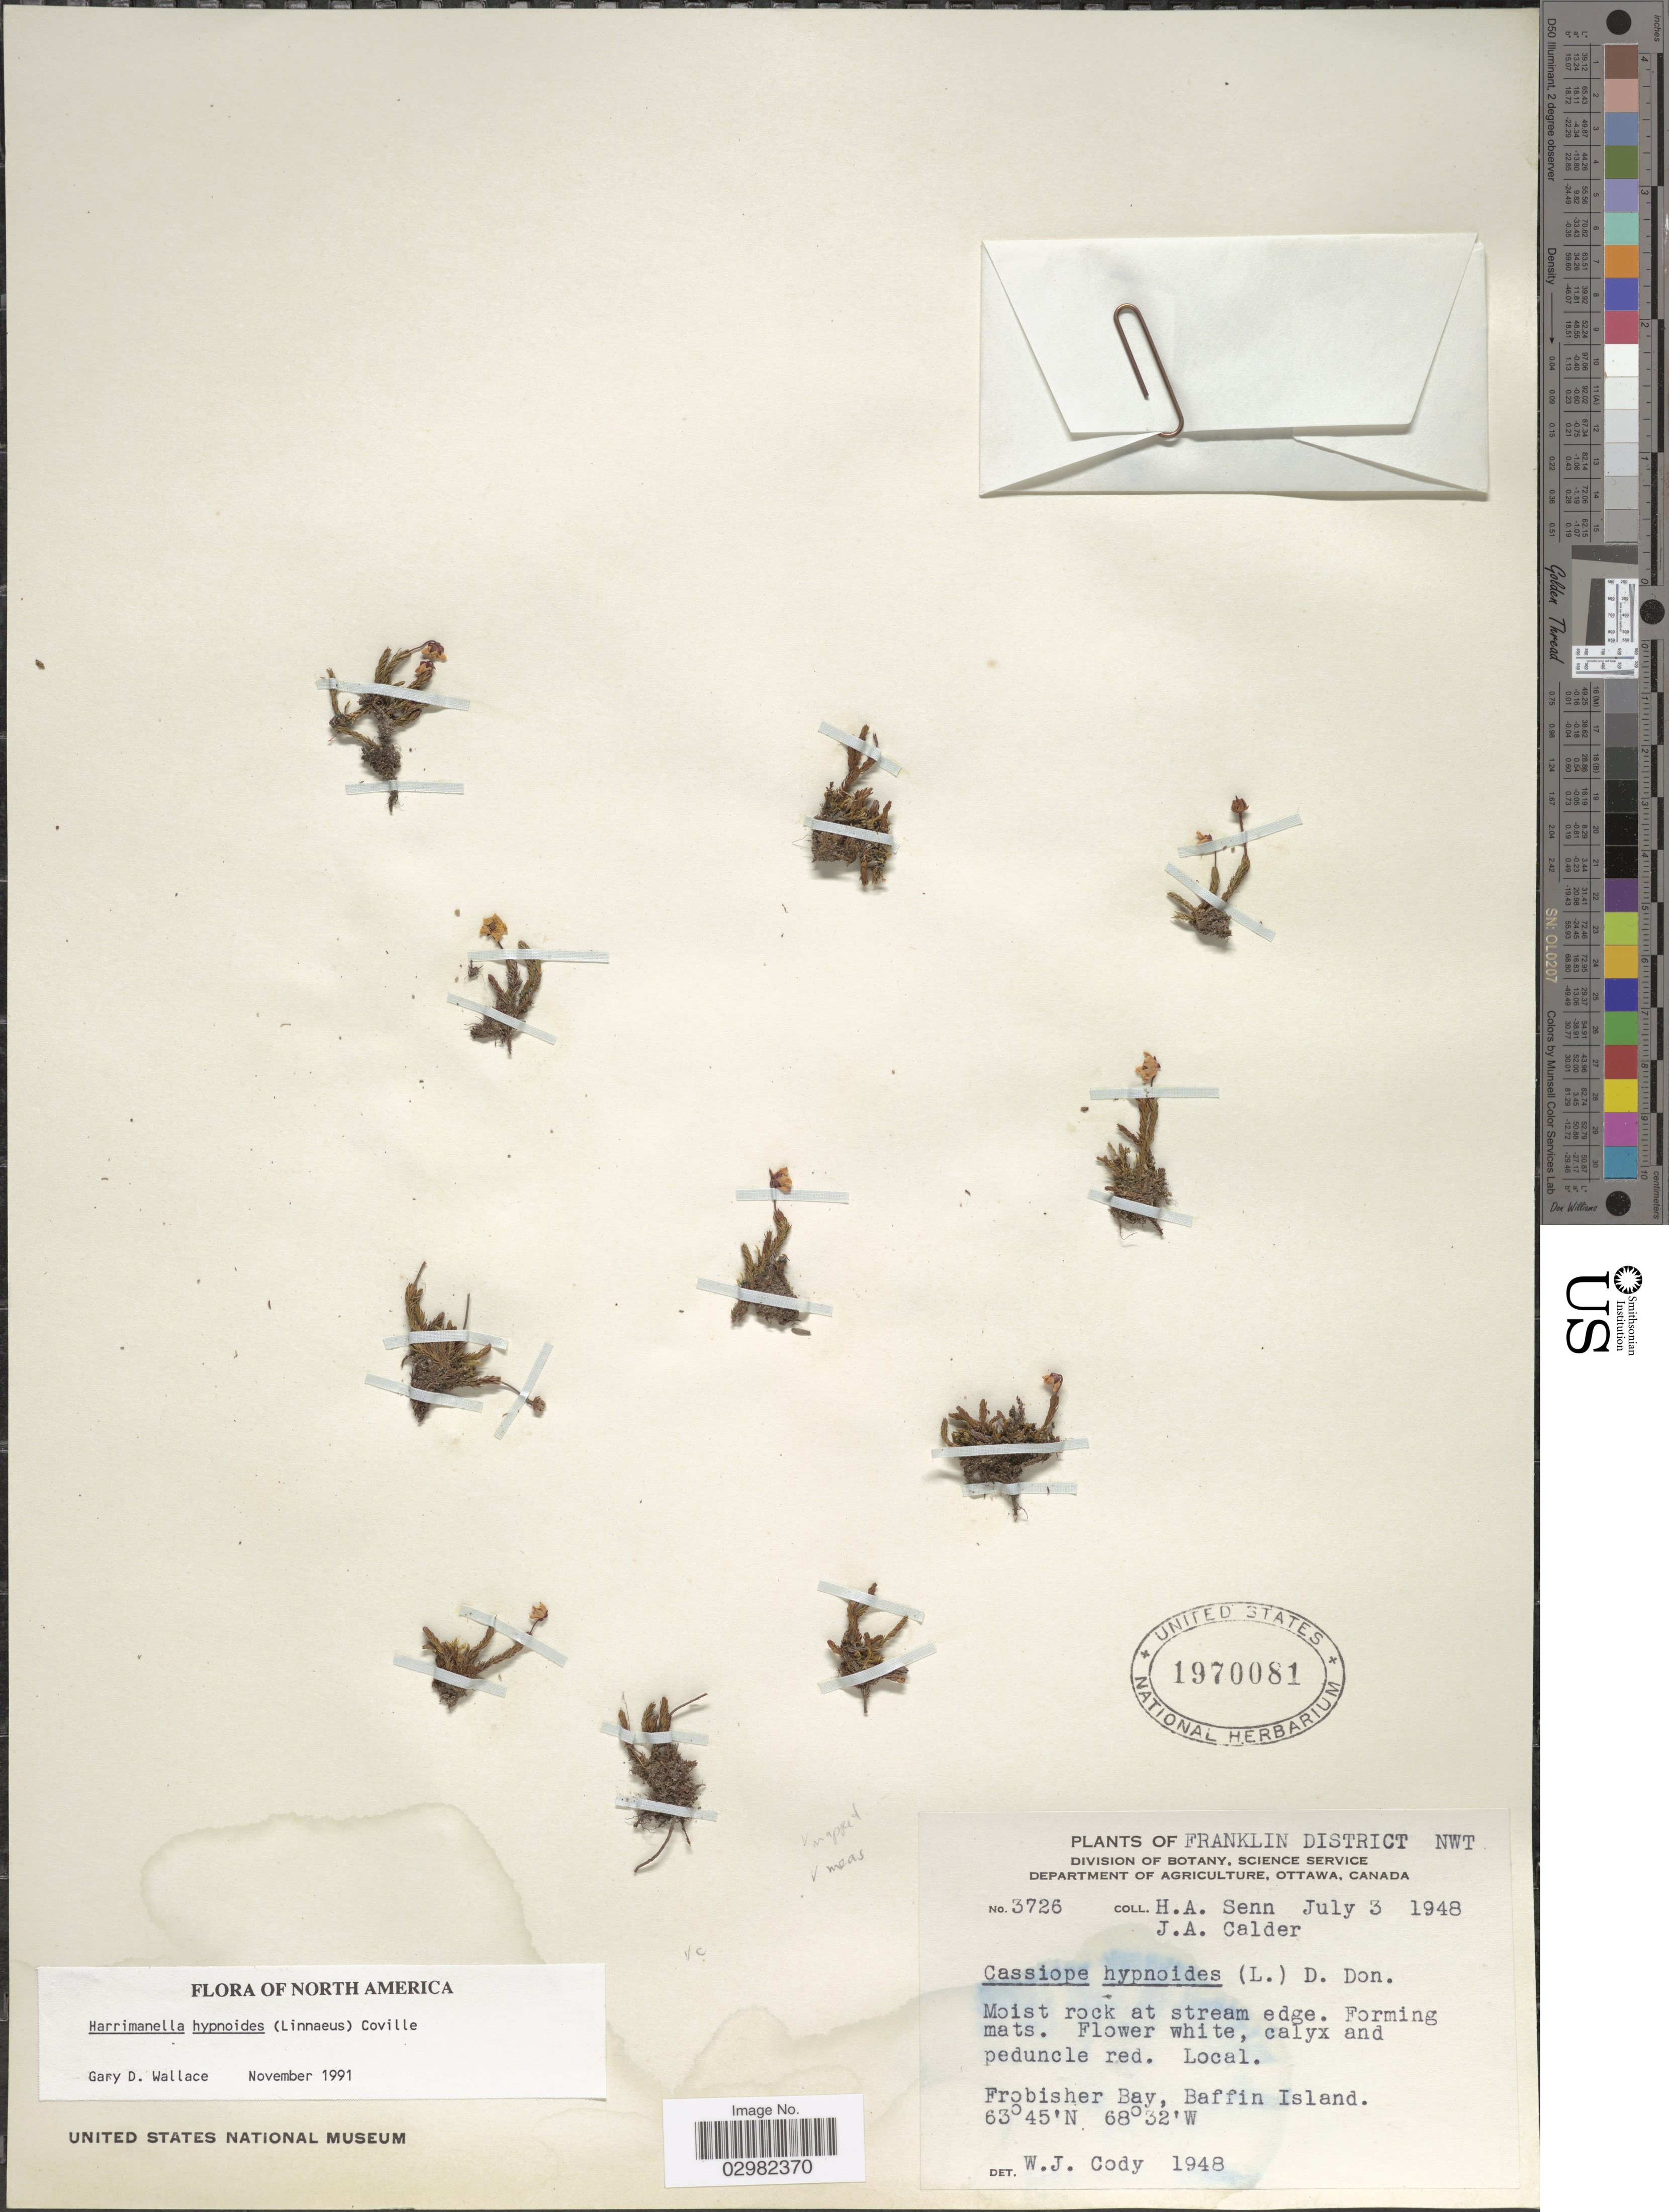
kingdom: Plantae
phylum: Tracheophyta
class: Magnoliopsida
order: Ericales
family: Ericaceae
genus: Harrimanella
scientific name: Harrimanella hypnoides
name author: (L.) Coville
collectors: H. Senn & J. A. Calder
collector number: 3726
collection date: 1948-07-03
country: Canada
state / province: Northwest Territories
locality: Franklin District, NWT, Frobisher Bay, Baffin Island.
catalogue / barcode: US 1970081